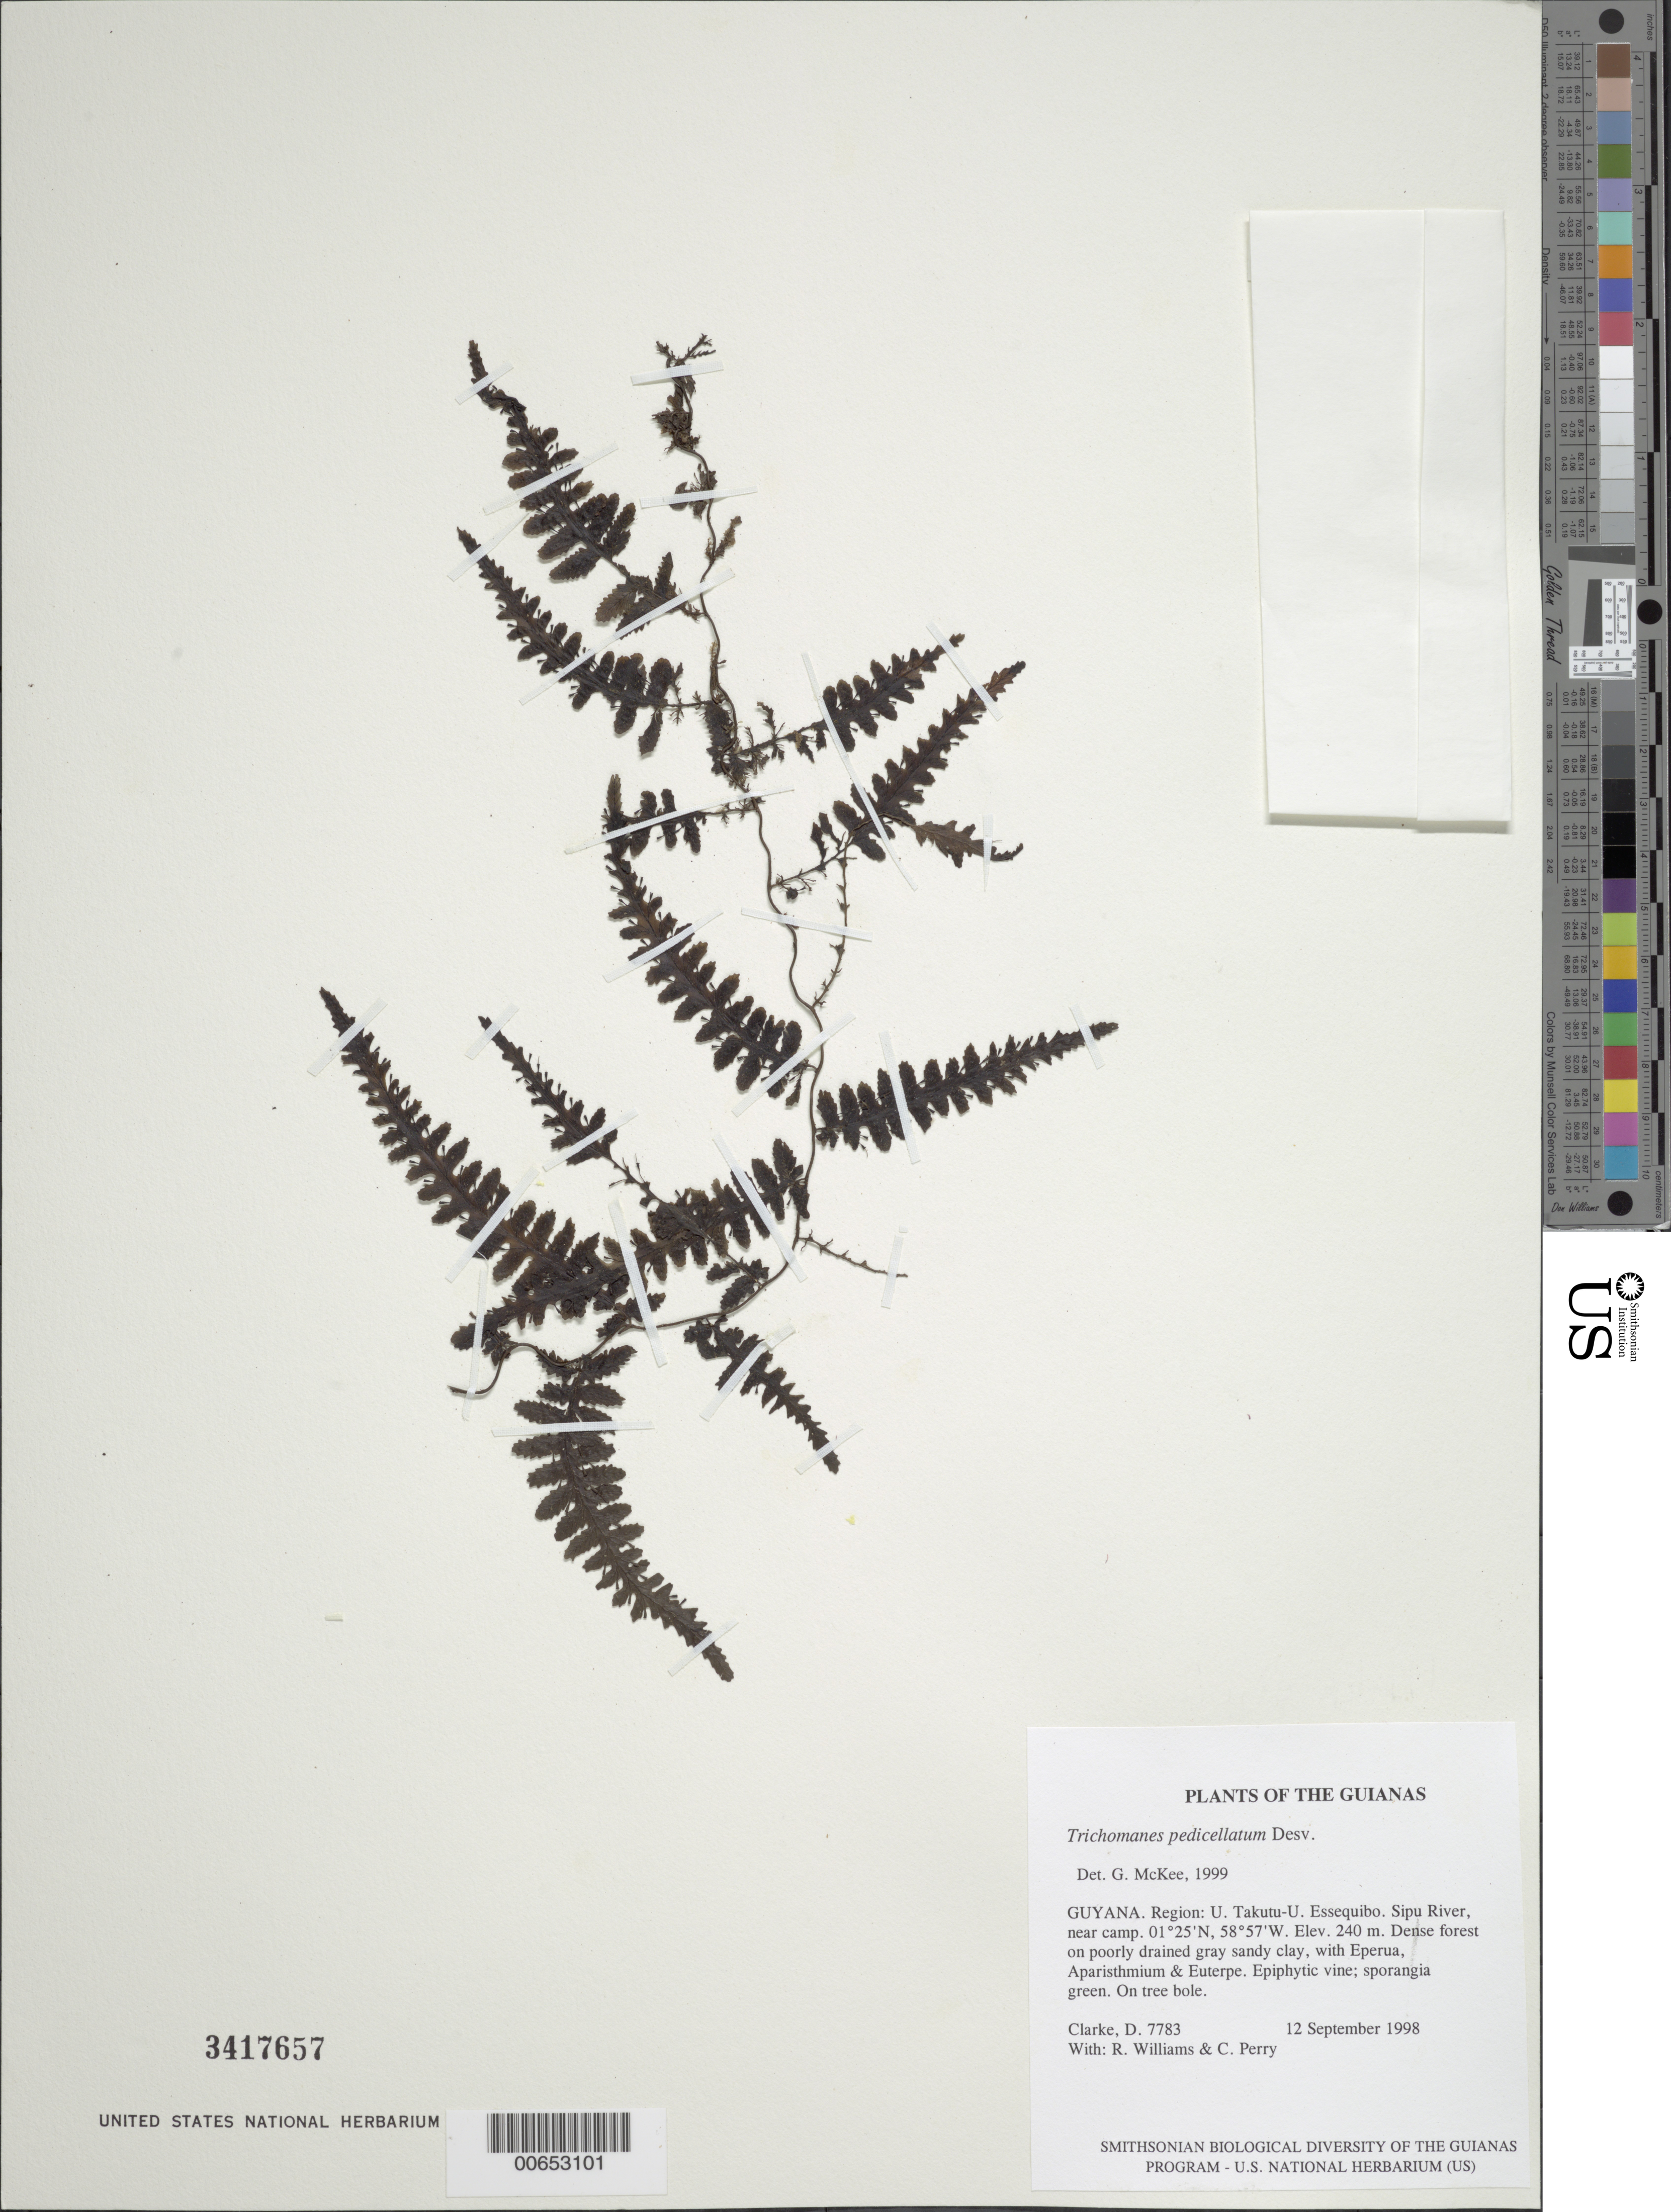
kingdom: Plantae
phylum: Tracheophyta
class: Polypodiopsida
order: Hymenophyllales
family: Hymenophyllaceae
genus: Trichomanes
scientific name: Trichomanes pedicellatum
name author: Desv.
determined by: McKee, G. S., (US), NMNH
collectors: H. D. Clarke, R. Williams & C. Perry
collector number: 7783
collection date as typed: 12 September 1998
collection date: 1998-09-12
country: Guyana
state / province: U. Takutu-U. Essequibo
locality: Sipu River, near camp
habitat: Dense forest on poorly drained gray sandy clay, with Eperua, Aparisthmium & Euterpe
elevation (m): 240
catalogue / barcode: US 3417657